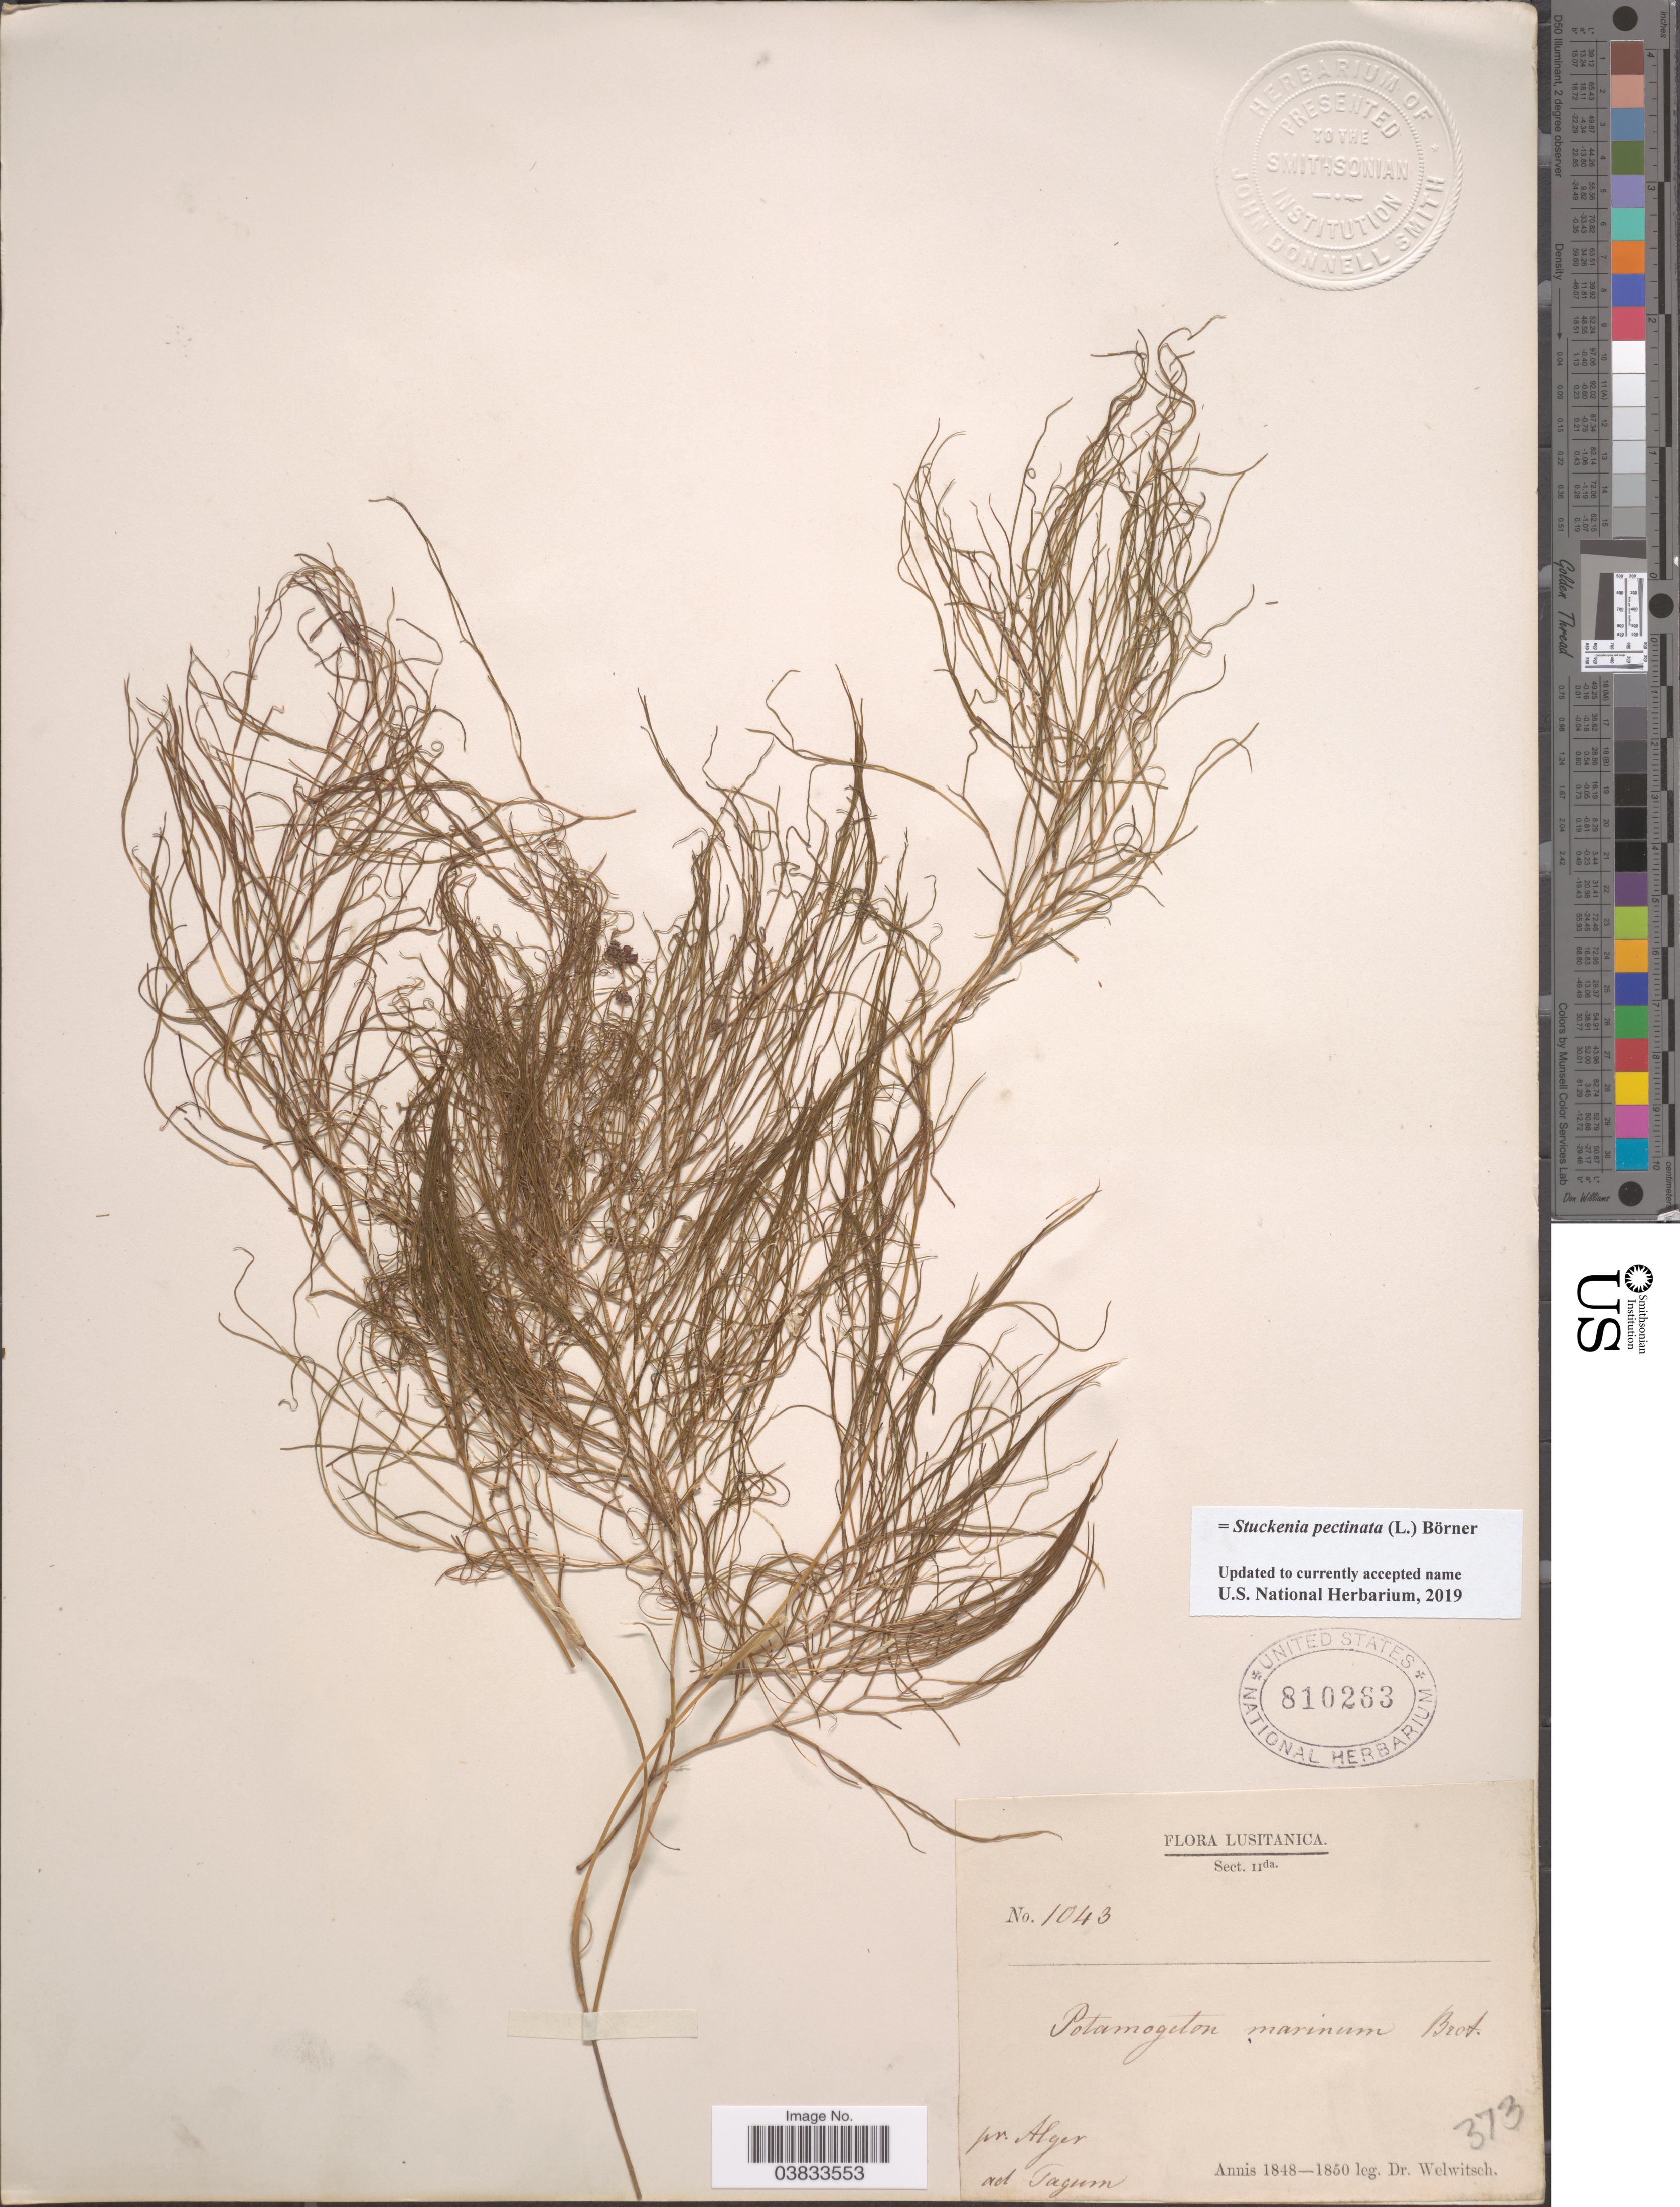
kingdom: Plantae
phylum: Tracheophyta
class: Liliopsida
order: Alismatales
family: Potamogetonaceae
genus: Stuckenia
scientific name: Stuckenia pectinata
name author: (L.) Börner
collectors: -. Welwitsch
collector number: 1043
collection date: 1848/1850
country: Portugal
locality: Lusitanica. Sect. IIda. [unsure placement] Pr. Alger ad Tagum.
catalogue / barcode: US 810263